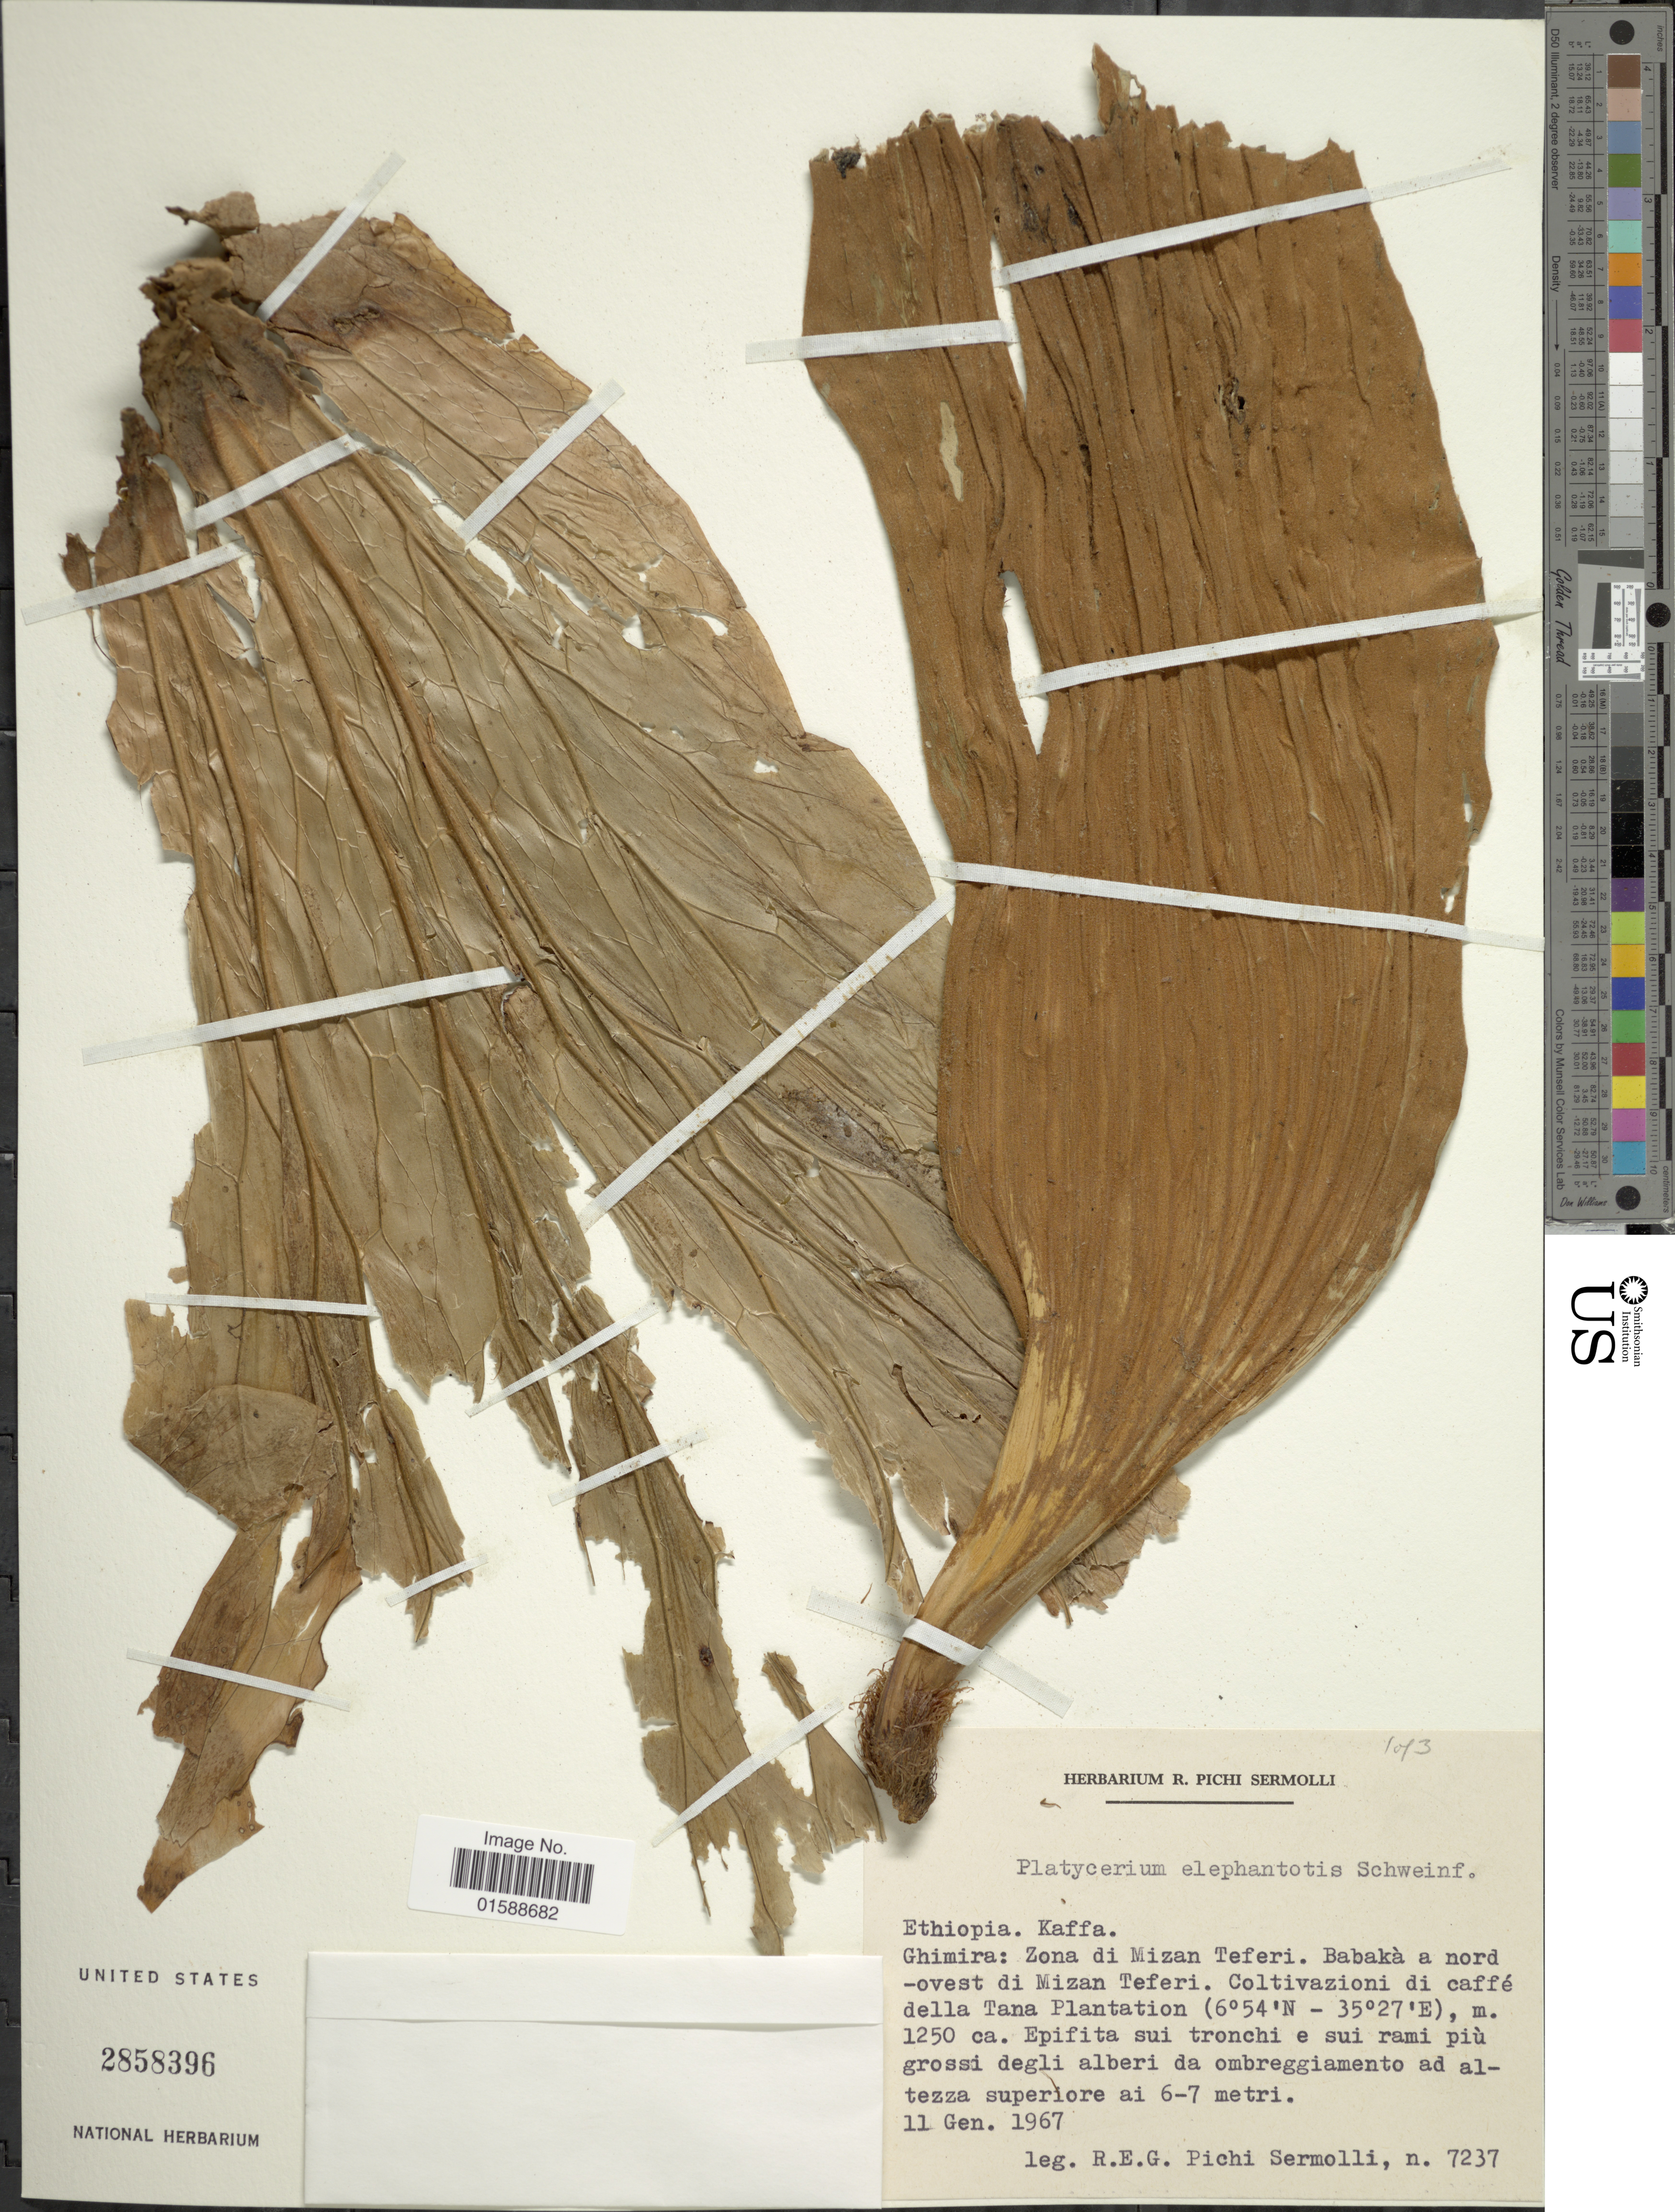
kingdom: Plantae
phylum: Tracheophyta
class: Polypodiopsida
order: Polypodiales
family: Polypodiaceae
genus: Platycerium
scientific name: Platycerium angolense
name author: Welw. ex Baker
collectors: R. E. Pichi-Sermolli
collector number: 7237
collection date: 1967-01-11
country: Ethiopia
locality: Kaffa. Ghimira: Zona di Mizan Teferi. Babakà a nord-ovest di Mizan Teferi. Coltivaxzioni di caffé ella Tana Plantation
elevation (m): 1250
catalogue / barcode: US 2858396